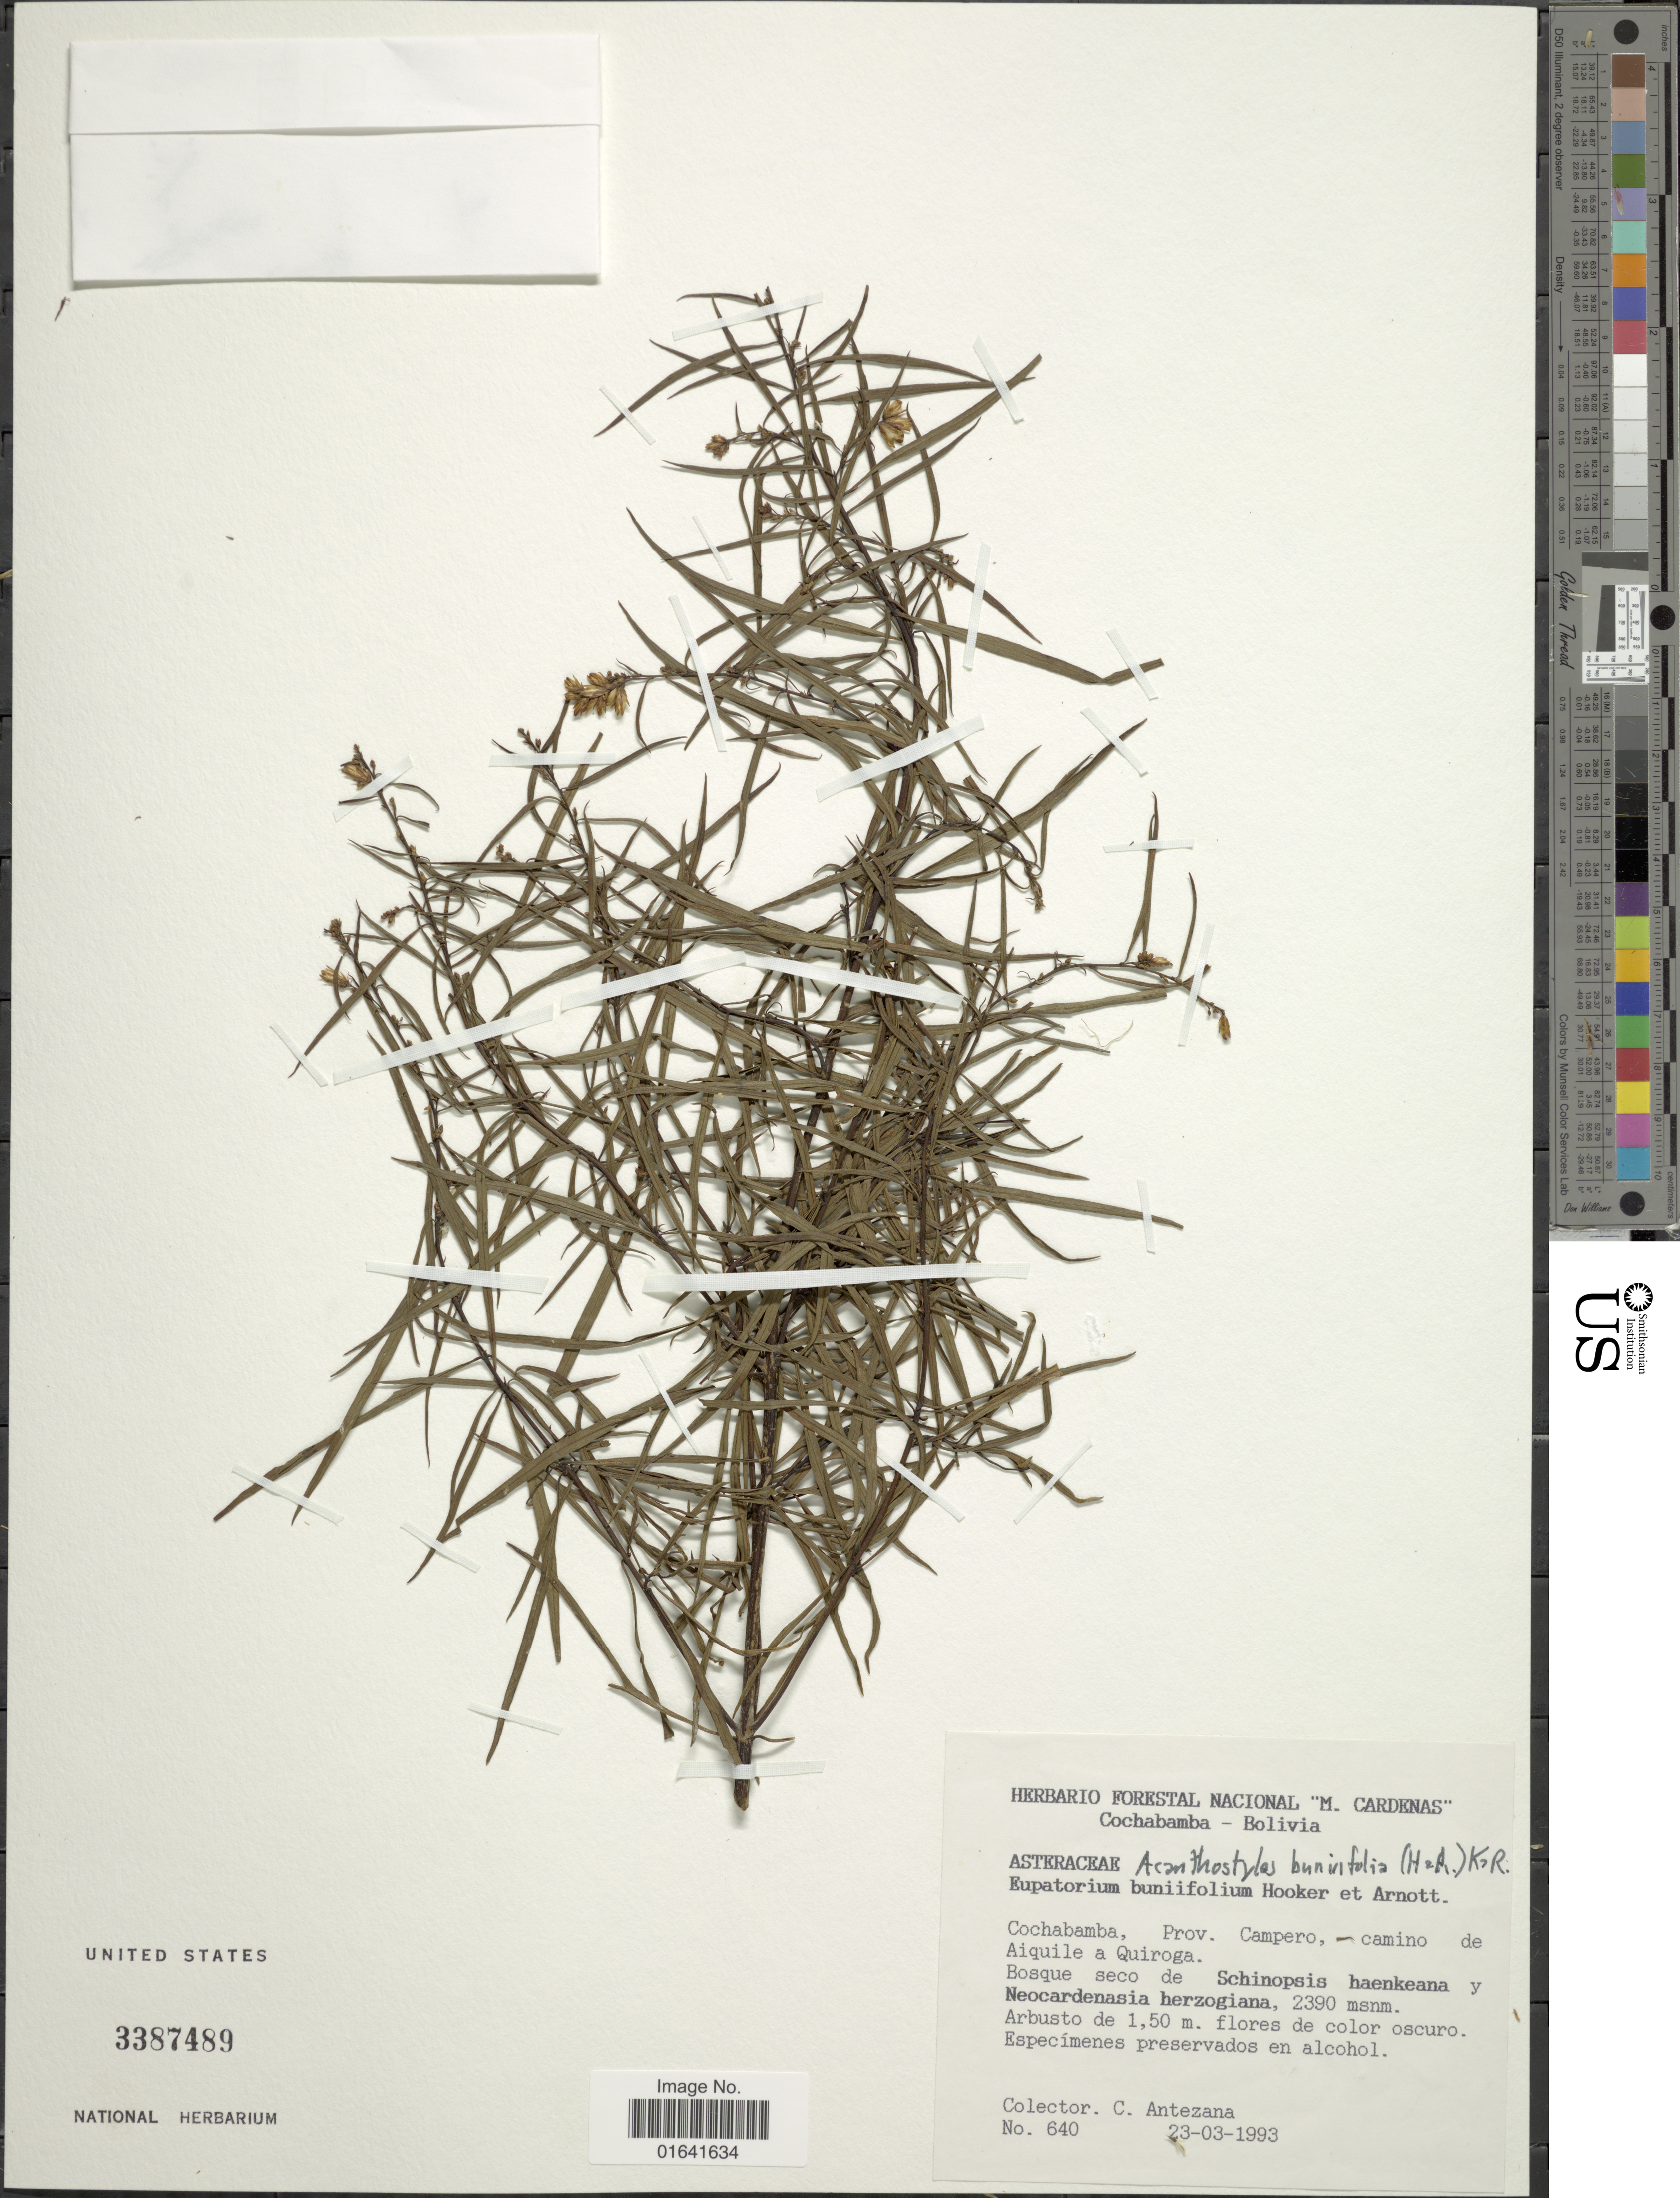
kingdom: Plantae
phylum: Tracheophyta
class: Magnoliopsida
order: Asterales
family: Asteraceae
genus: Acanthostyles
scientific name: Acanthostyles buniifolius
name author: (Hook. & Arn.) R.M. King & H. Rob.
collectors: C. Antezana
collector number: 640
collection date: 1993-03-23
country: Bolivia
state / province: Cochabamba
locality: Prov. Campero, - camino de Aiquile a Quiroga. Bosque seco de Schinopsis haenkeana y Neocardenasia herzogiana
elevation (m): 2390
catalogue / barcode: US 3387489